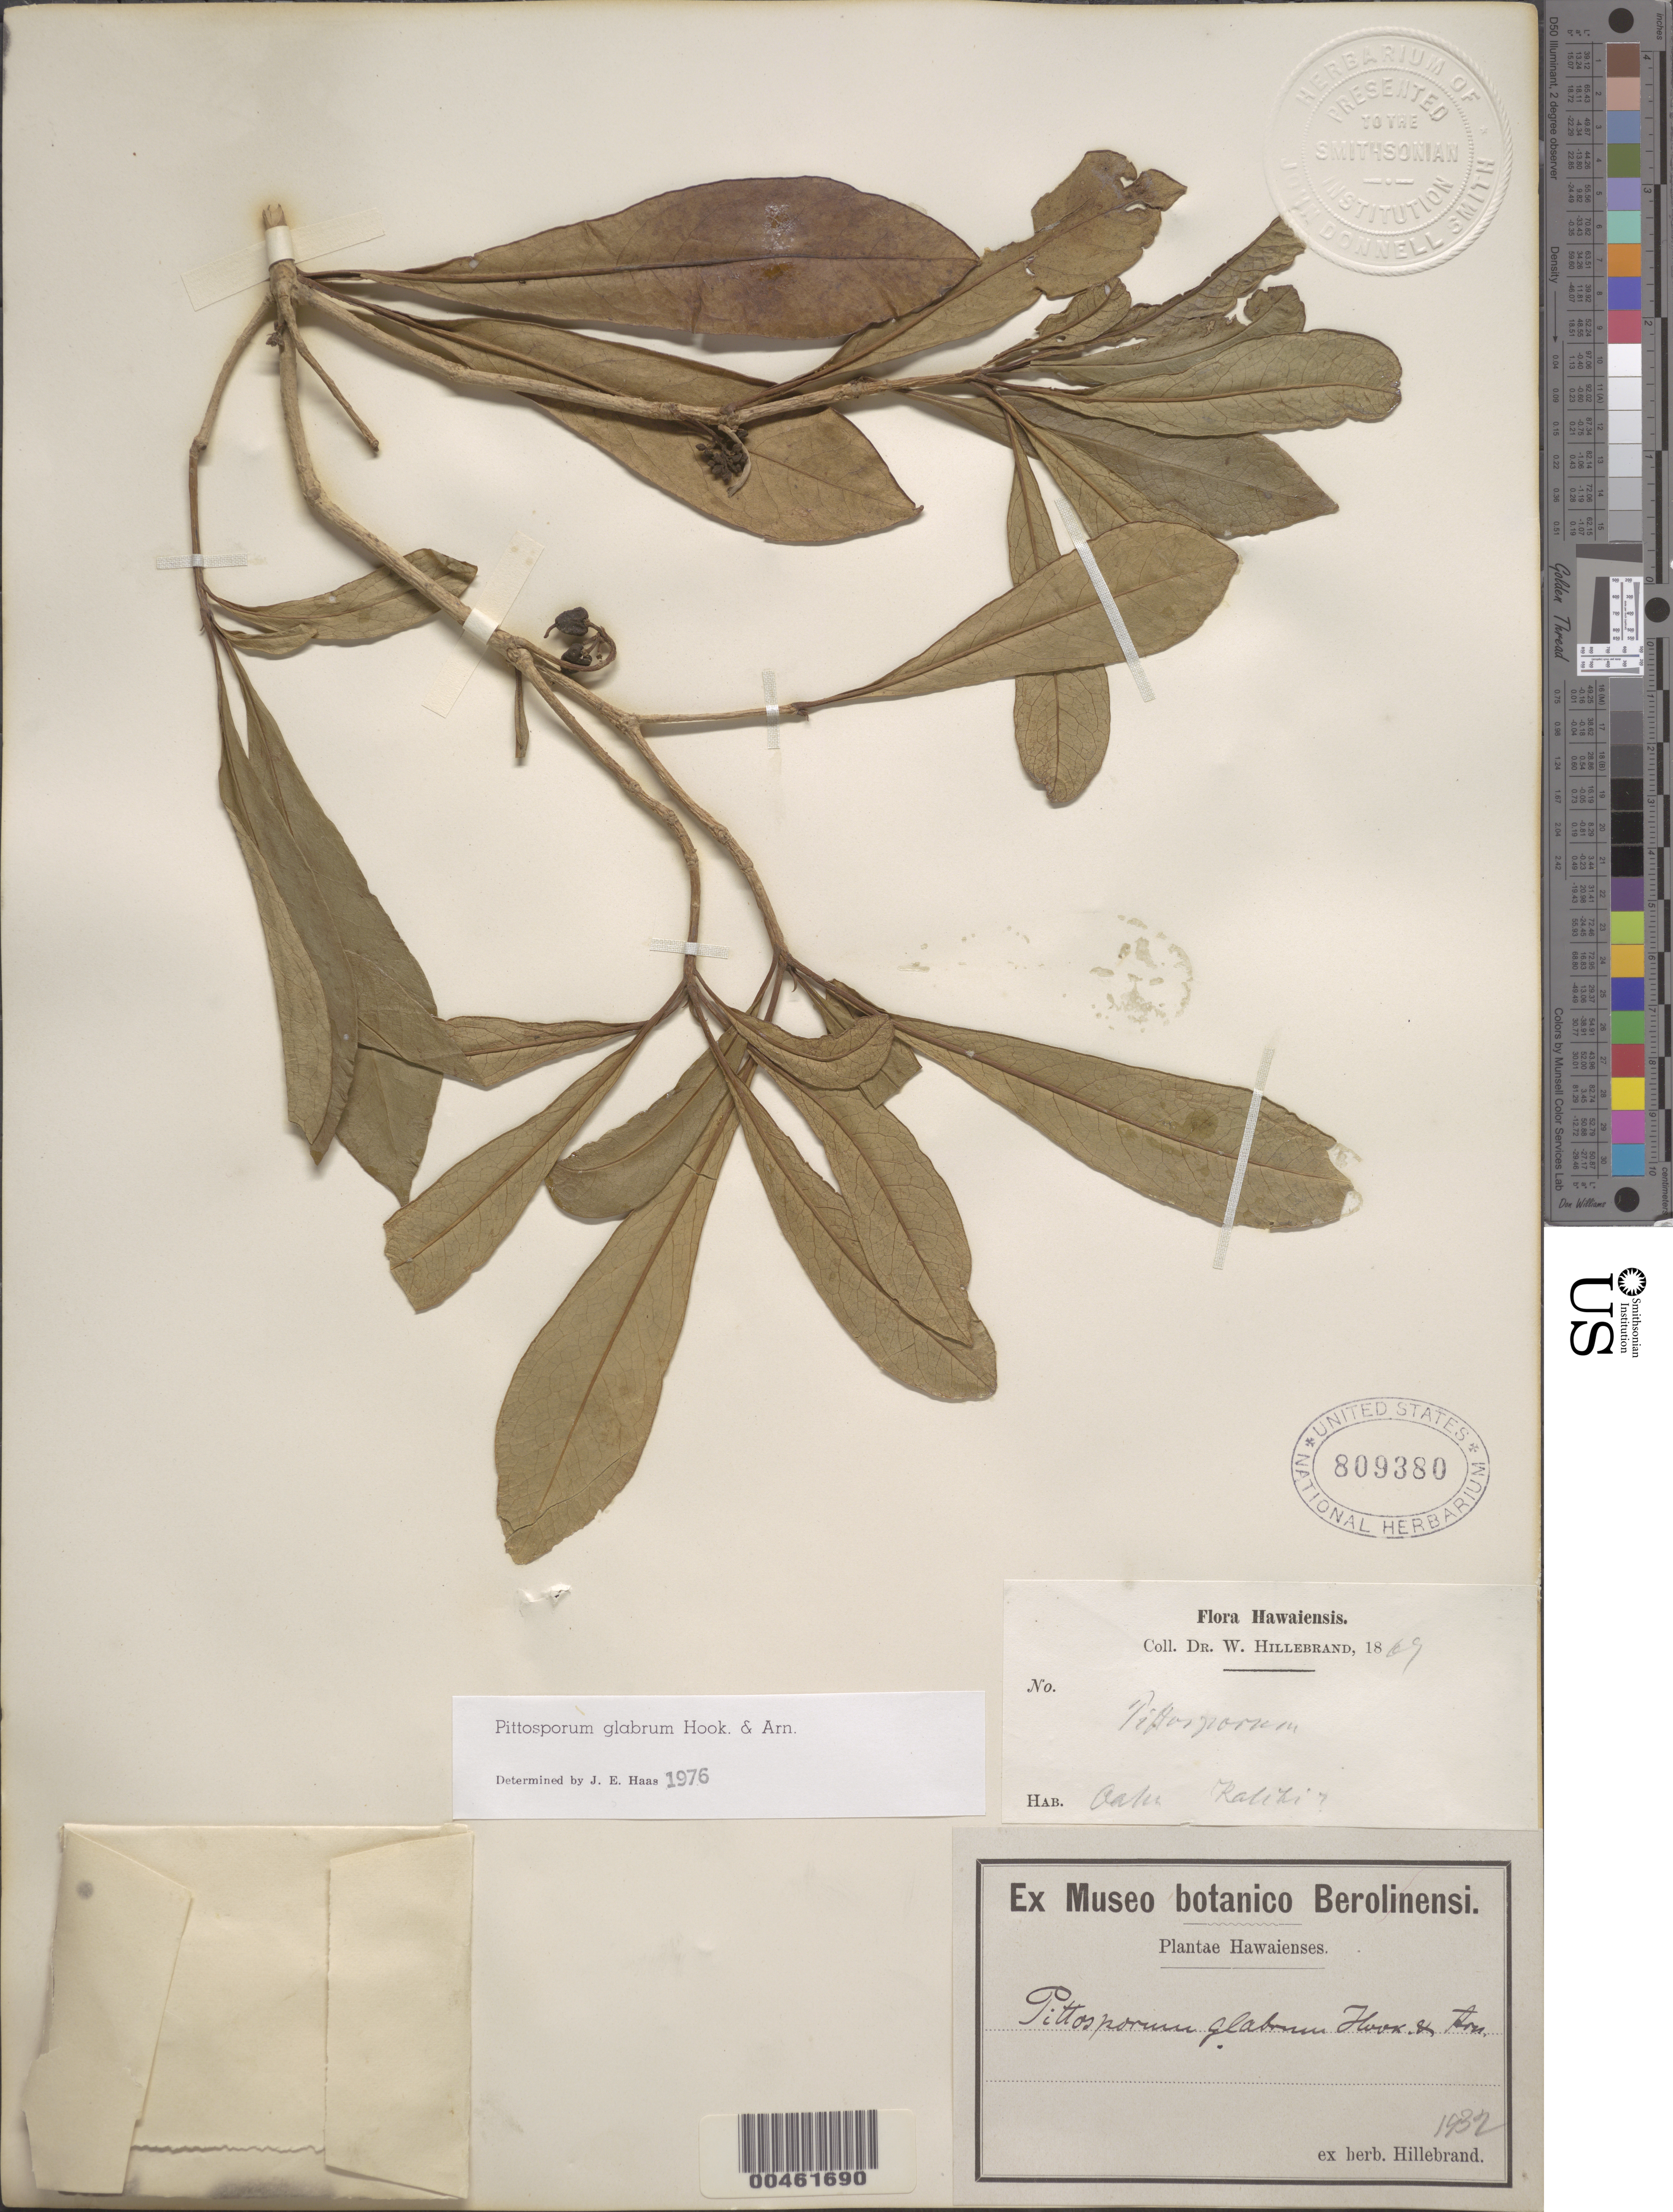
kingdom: Plantae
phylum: Tracheophyta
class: Magnoliopsida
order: Apiales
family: Pittosporaceae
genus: Pittosporum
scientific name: Pittosporum glabrum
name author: Hook. & Arn.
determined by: Haas, J. E.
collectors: W. Hillebrand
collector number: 1932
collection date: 1869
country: United States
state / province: Hawaii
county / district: Honolulu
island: Oahu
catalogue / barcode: US 809380